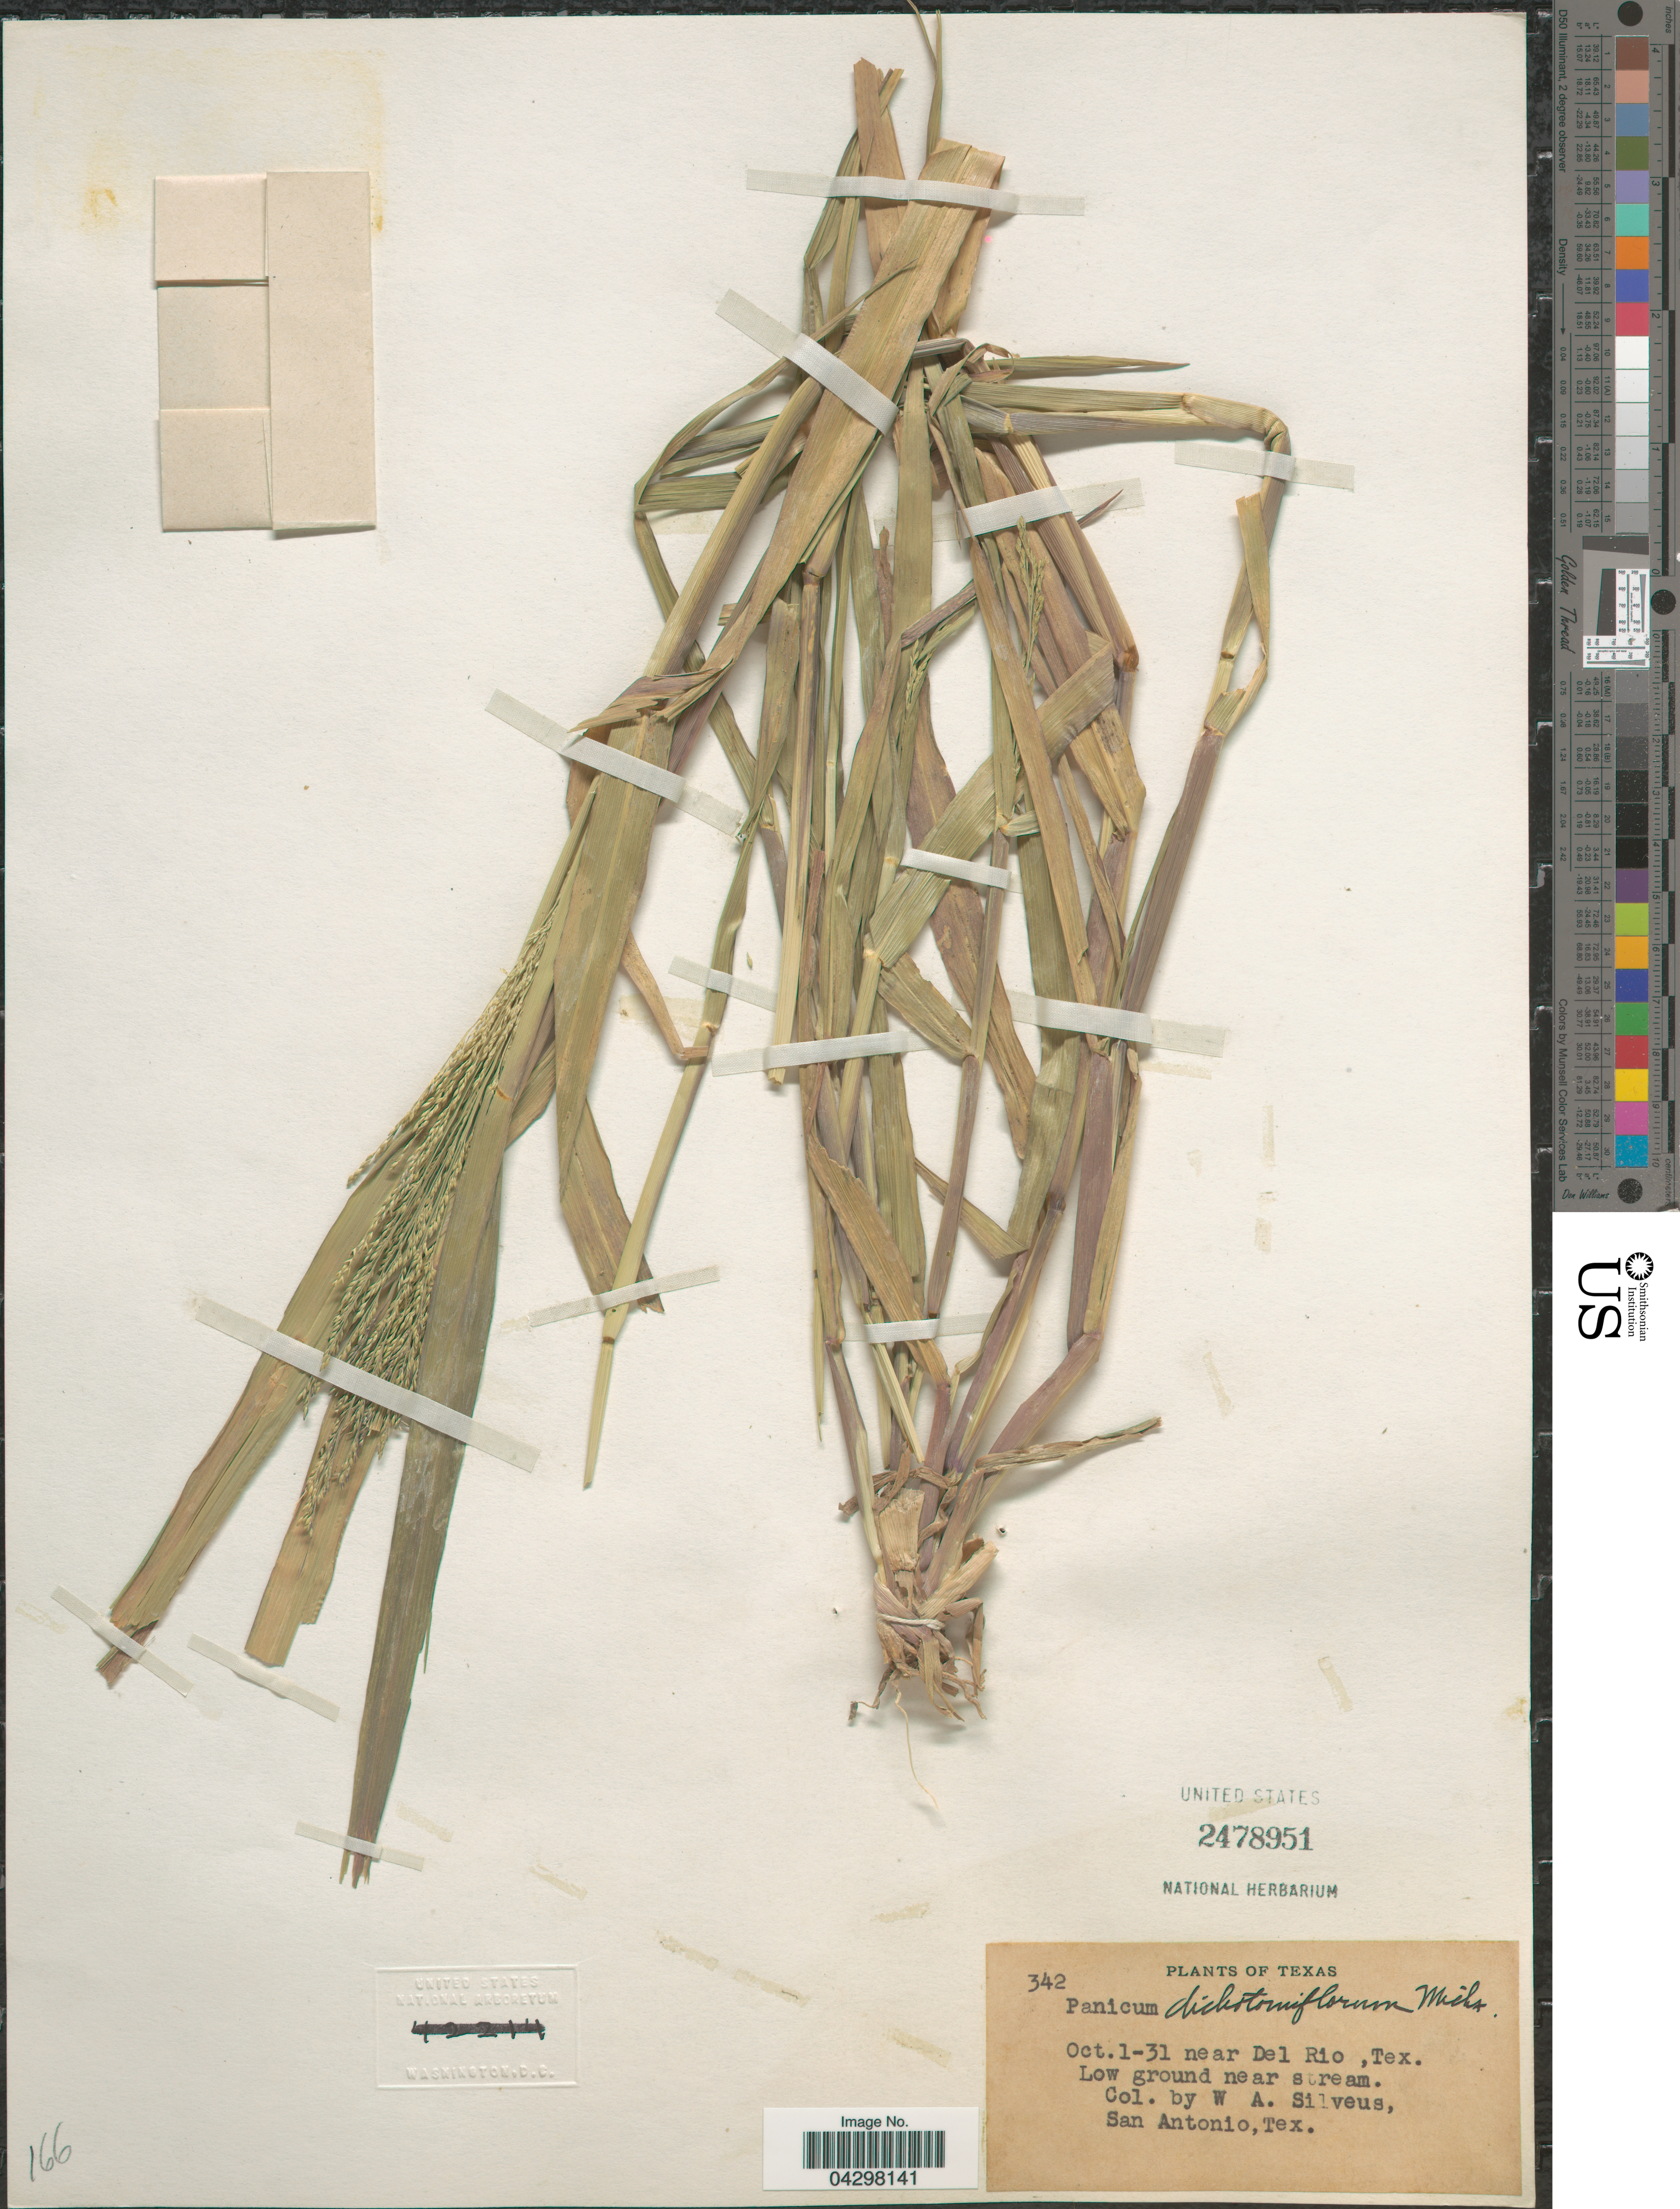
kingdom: Plantae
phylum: Tracheophyta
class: Liliopsida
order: Poales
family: Poaceae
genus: Panicum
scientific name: Panicum dichotomiflorum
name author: Michx.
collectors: W. Silveus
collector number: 342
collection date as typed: Transcribed d/m/y: 1/10/31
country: United States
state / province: Texas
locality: Near Del Rio.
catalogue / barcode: US 2478951